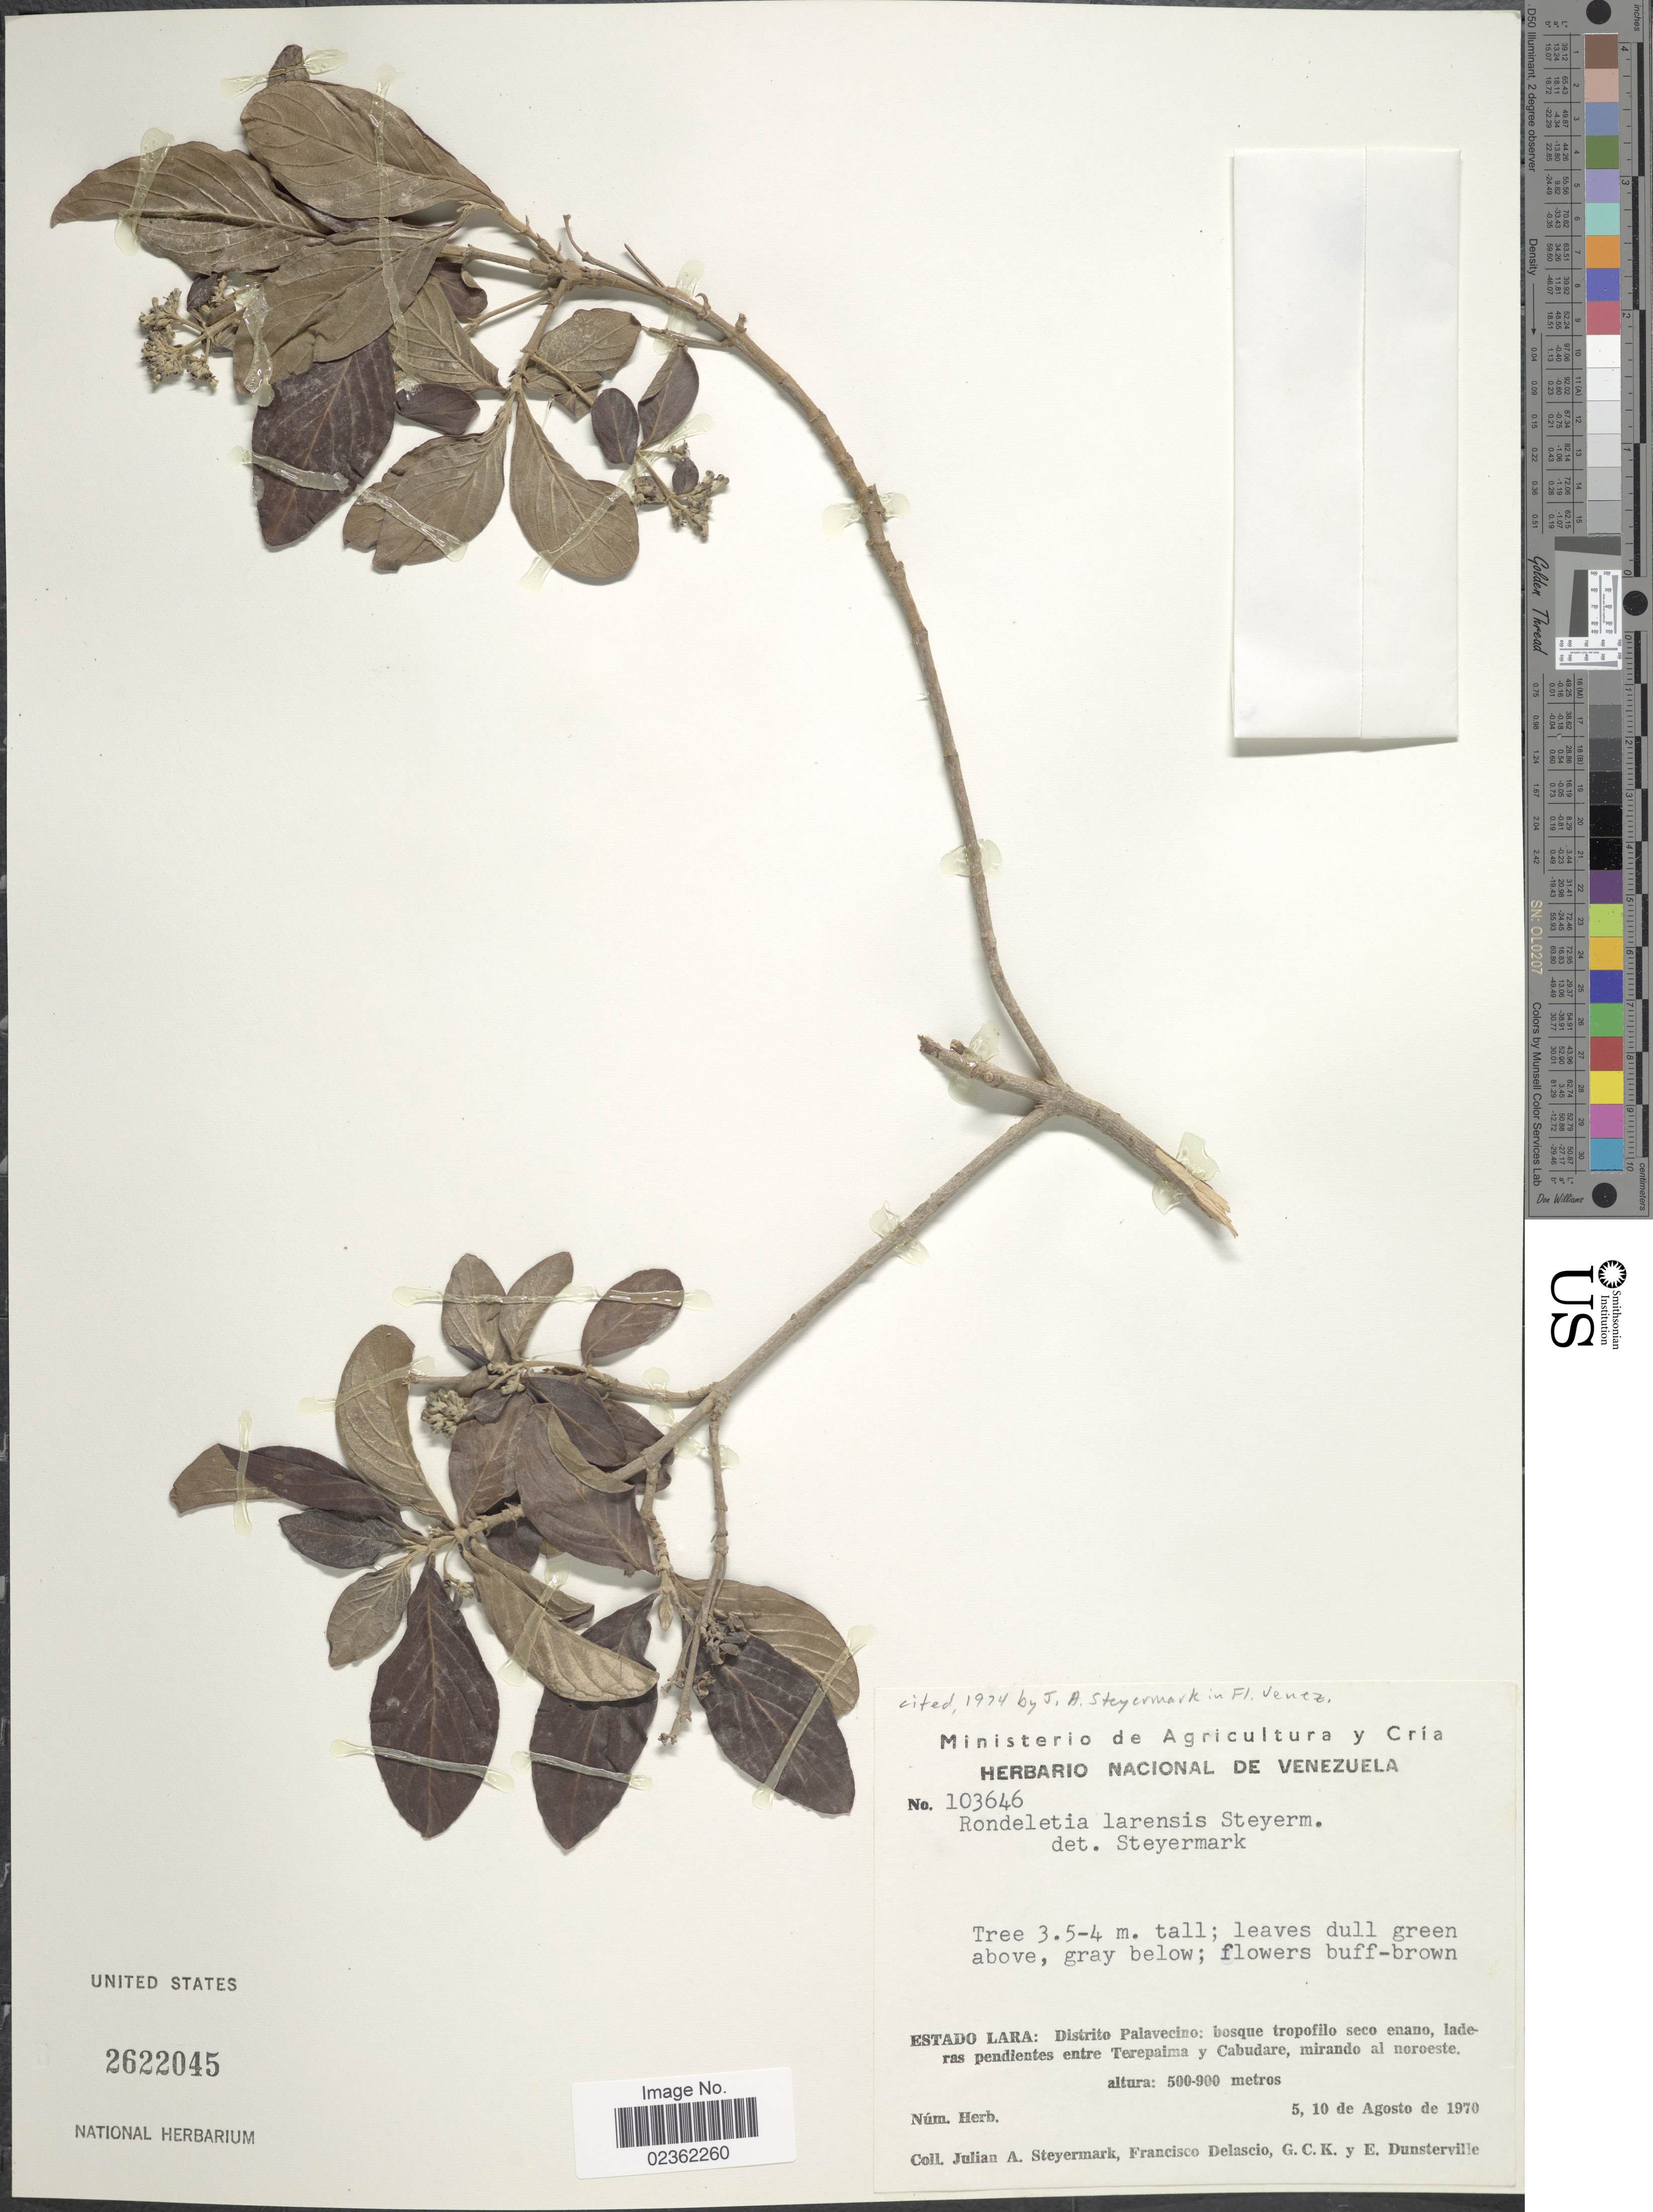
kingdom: Plantae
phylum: Tracheophyta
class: Magnoliopsida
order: Gentianales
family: Rubiaceae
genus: Rondeletia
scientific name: Rondeletia larensis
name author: Steyerm.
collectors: J. Steyermark, F. Delascio & E. Dunsterville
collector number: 103646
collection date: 1970-08-05/1970-08-10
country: Venezuela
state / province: Lara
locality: Distrito Palavecino: bosque tropofilo seco enano, laderas pendientes entre Terepaima y Cabudare, mirando al noroeste.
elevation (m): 500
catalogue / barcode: US 2622045